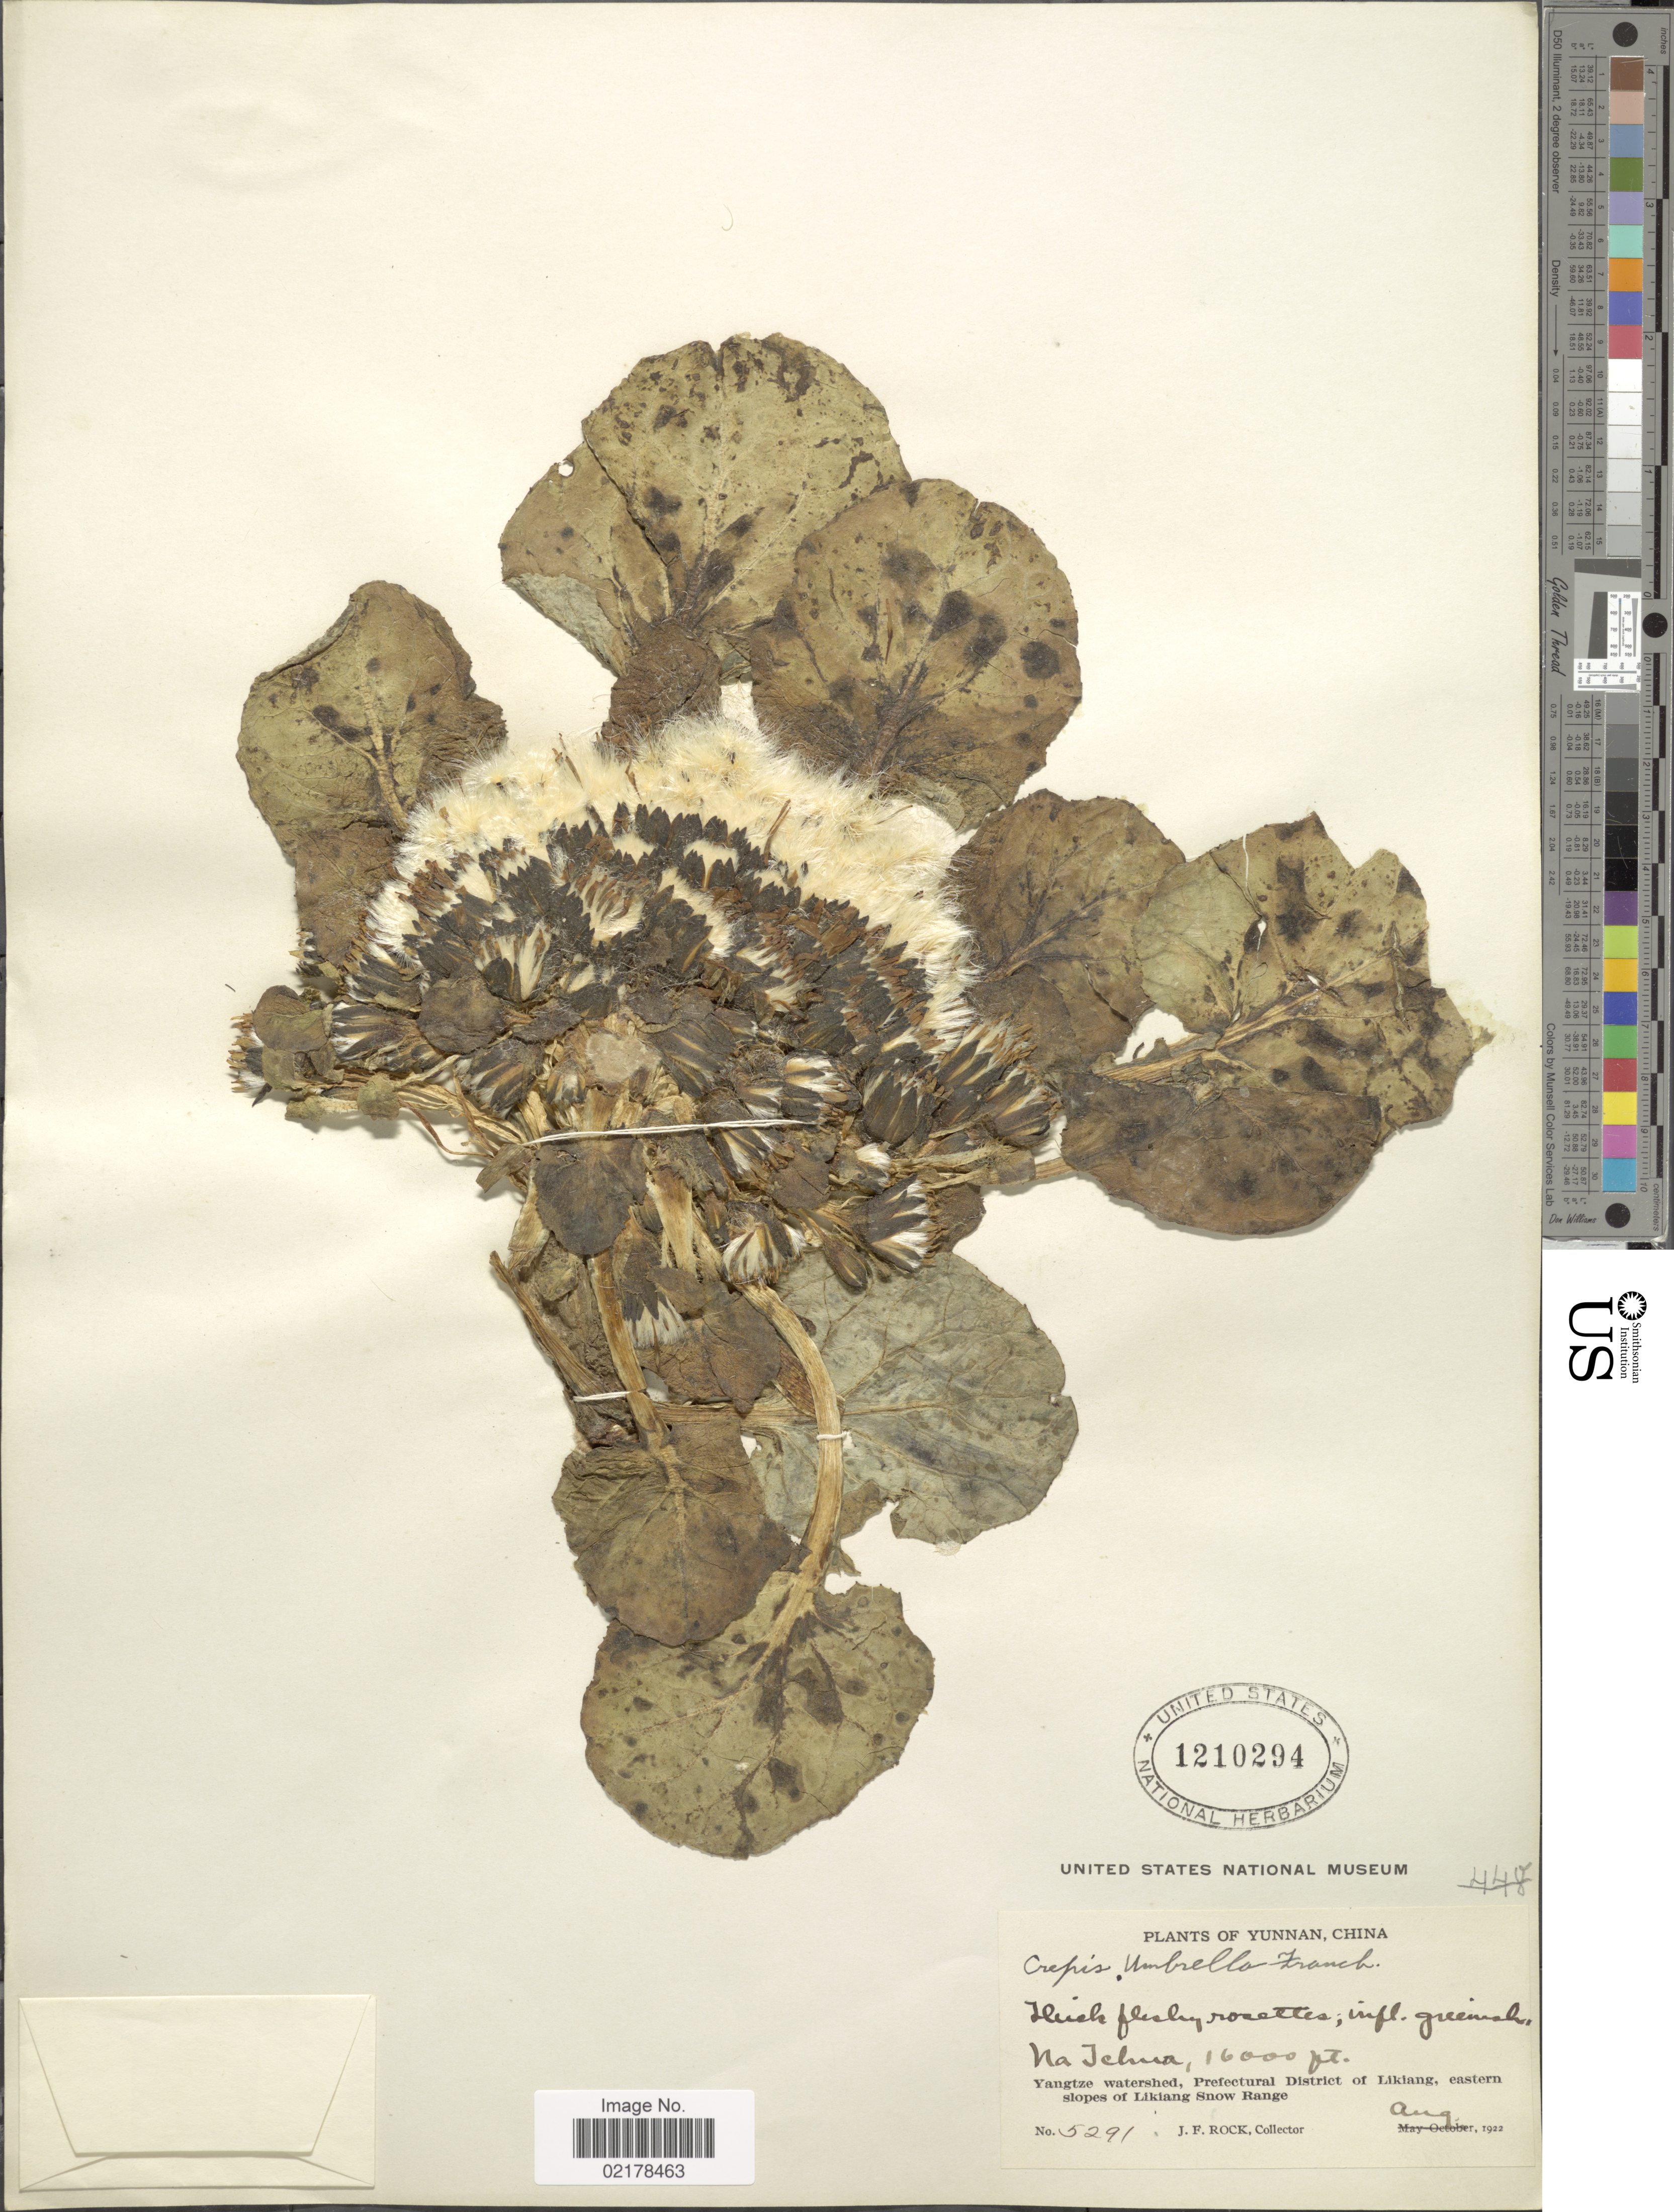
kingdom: Plantae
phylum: Tracheophyta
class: Magnoliopsida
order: Asterales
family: Asteraceae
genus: Soroseris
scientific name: Soroseris umbrella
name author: (Franch.) Stebbins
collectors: J. F. Rock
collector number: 5291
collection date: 1922-08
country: China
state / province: Yunnan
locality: Na Ichua, Yangtze watershed, Prefectural District of Likian, Eastern slopes of Likiang Snow Range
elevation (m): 4877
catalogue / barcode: US 1210294